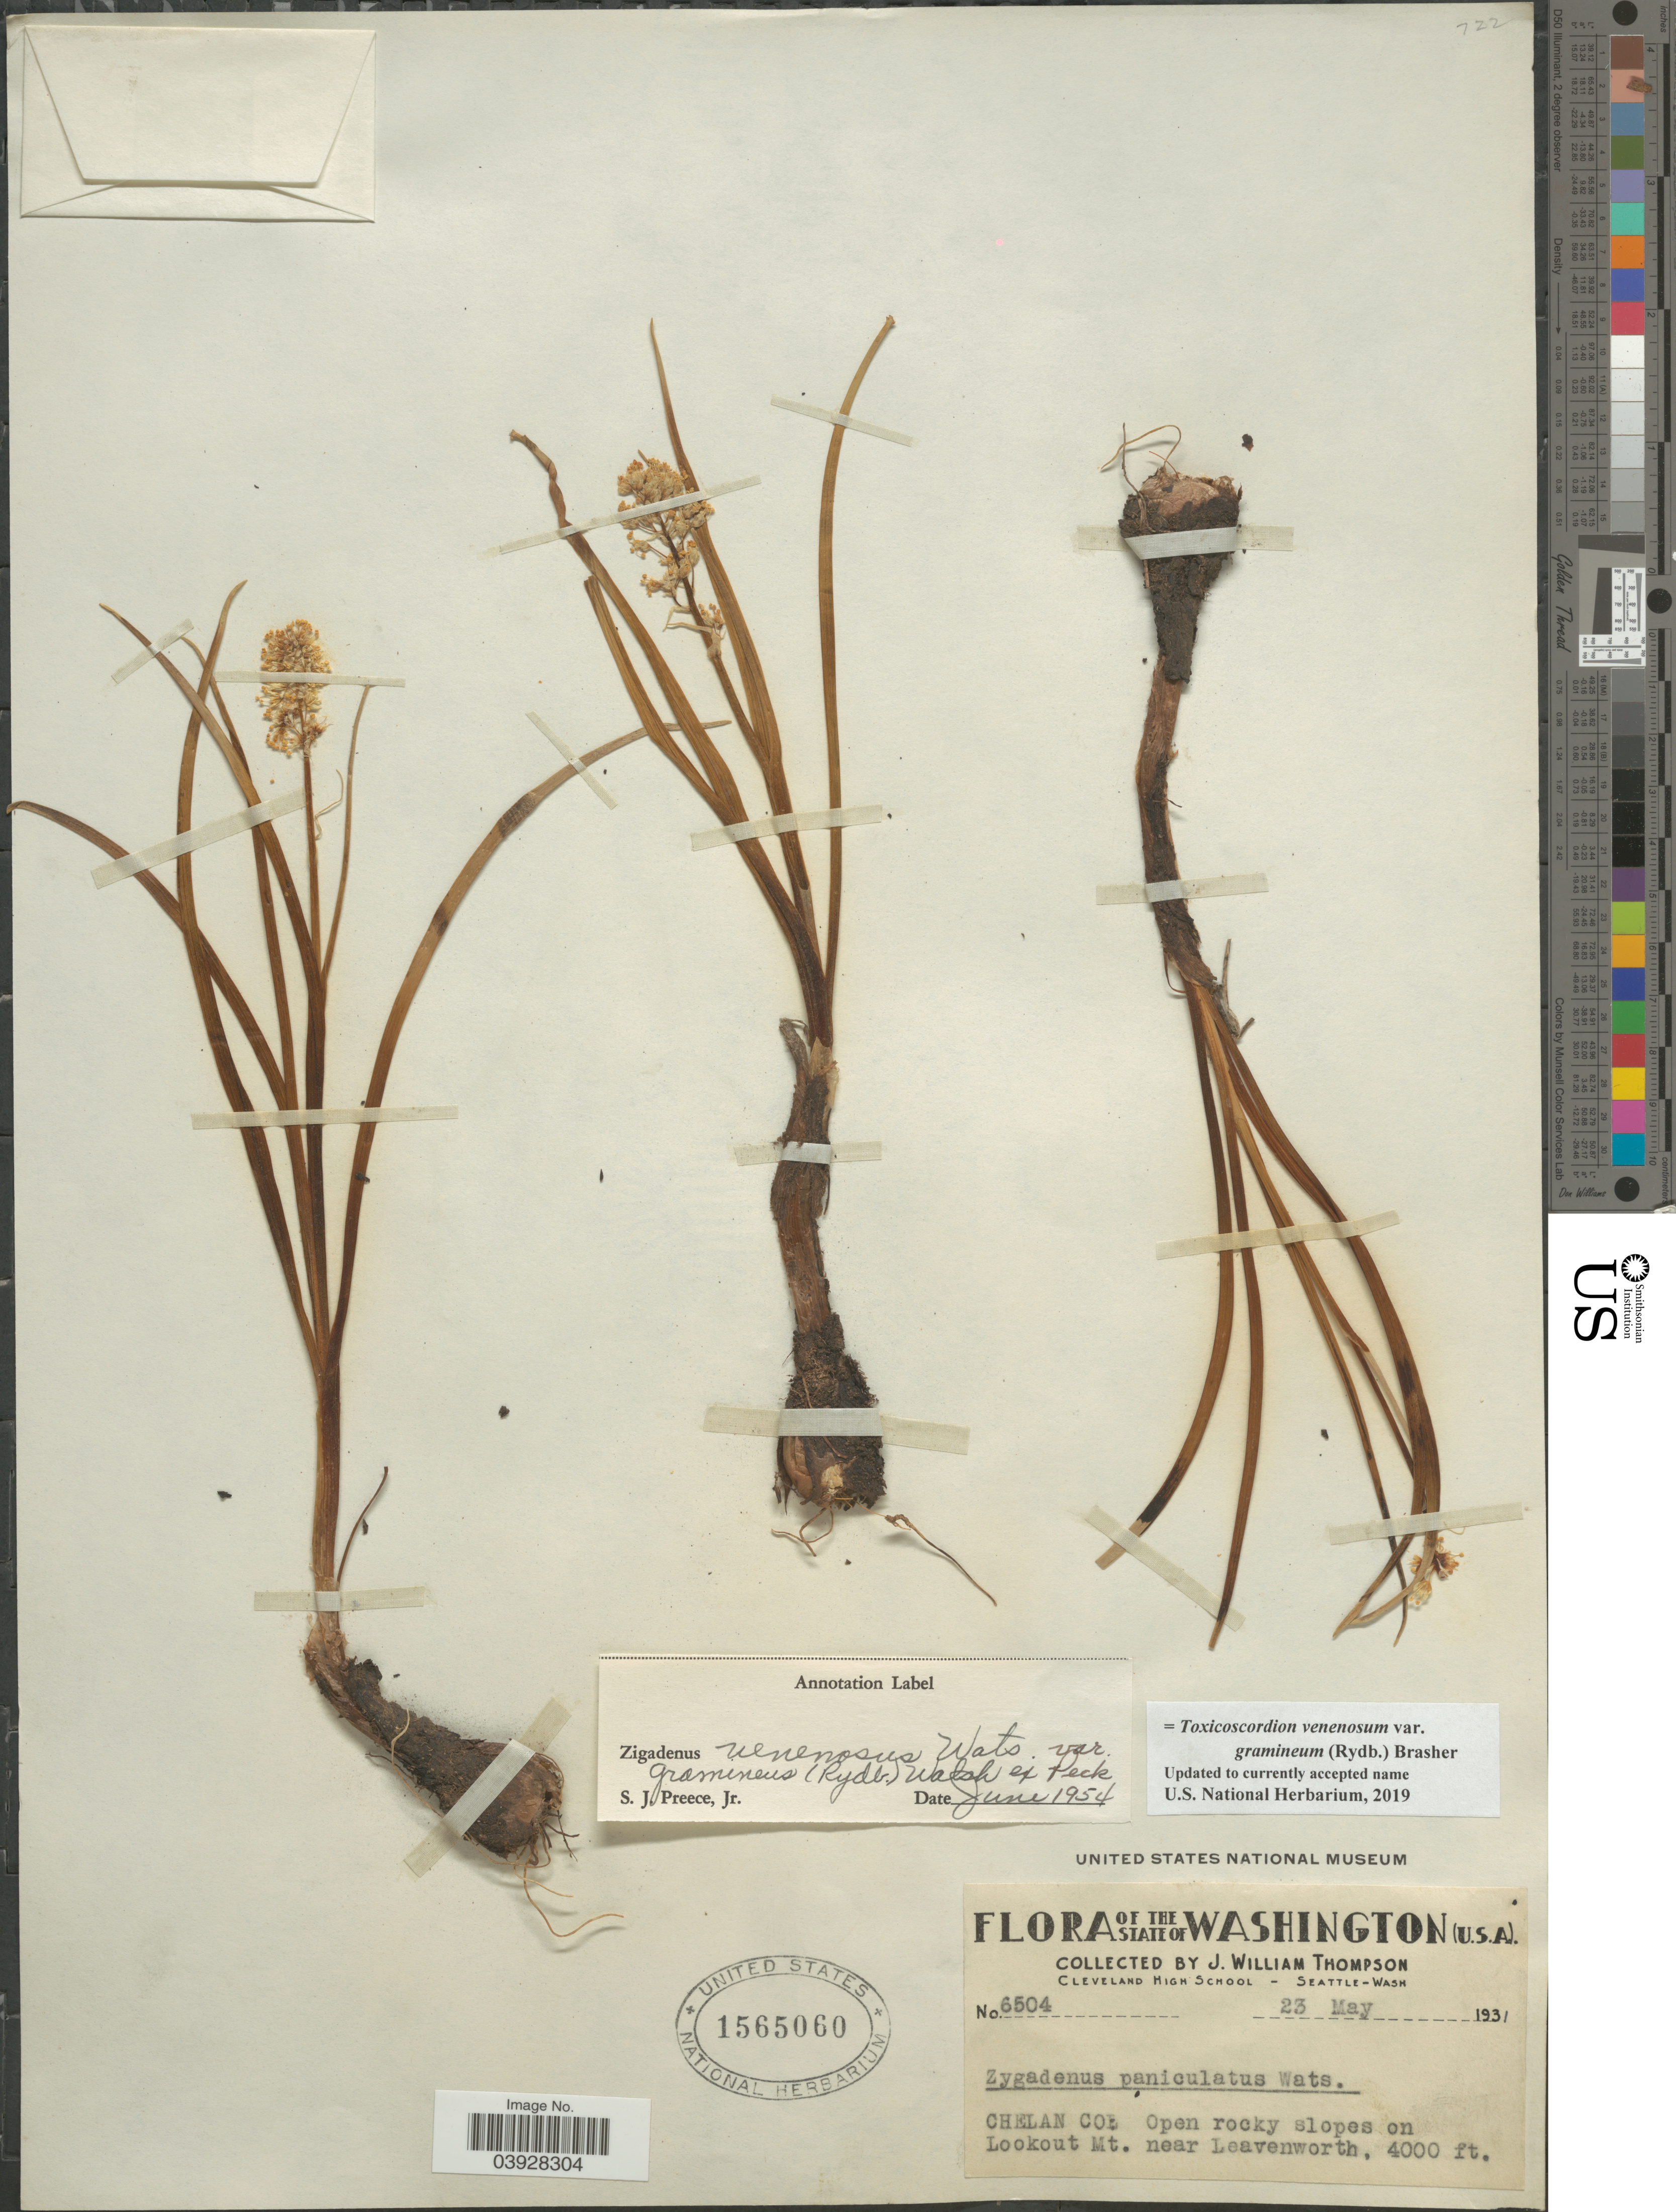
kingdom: Plantae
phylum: Tracheophyta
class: Liliopsida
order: Liliales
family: Melanthiaceae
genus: Toxicoscordion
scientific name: Toxicoscordion venenosum var. gramineum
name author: (Rydb.) Brasher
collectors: J. W. Thompson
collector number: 6504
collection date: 1931-05-23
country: United States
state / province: Washington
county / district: Chelan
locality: Chelan Co: Open rocky slopes on Lookout Mt. near Leavenworth.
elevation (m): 1219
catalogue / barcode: US 1565060